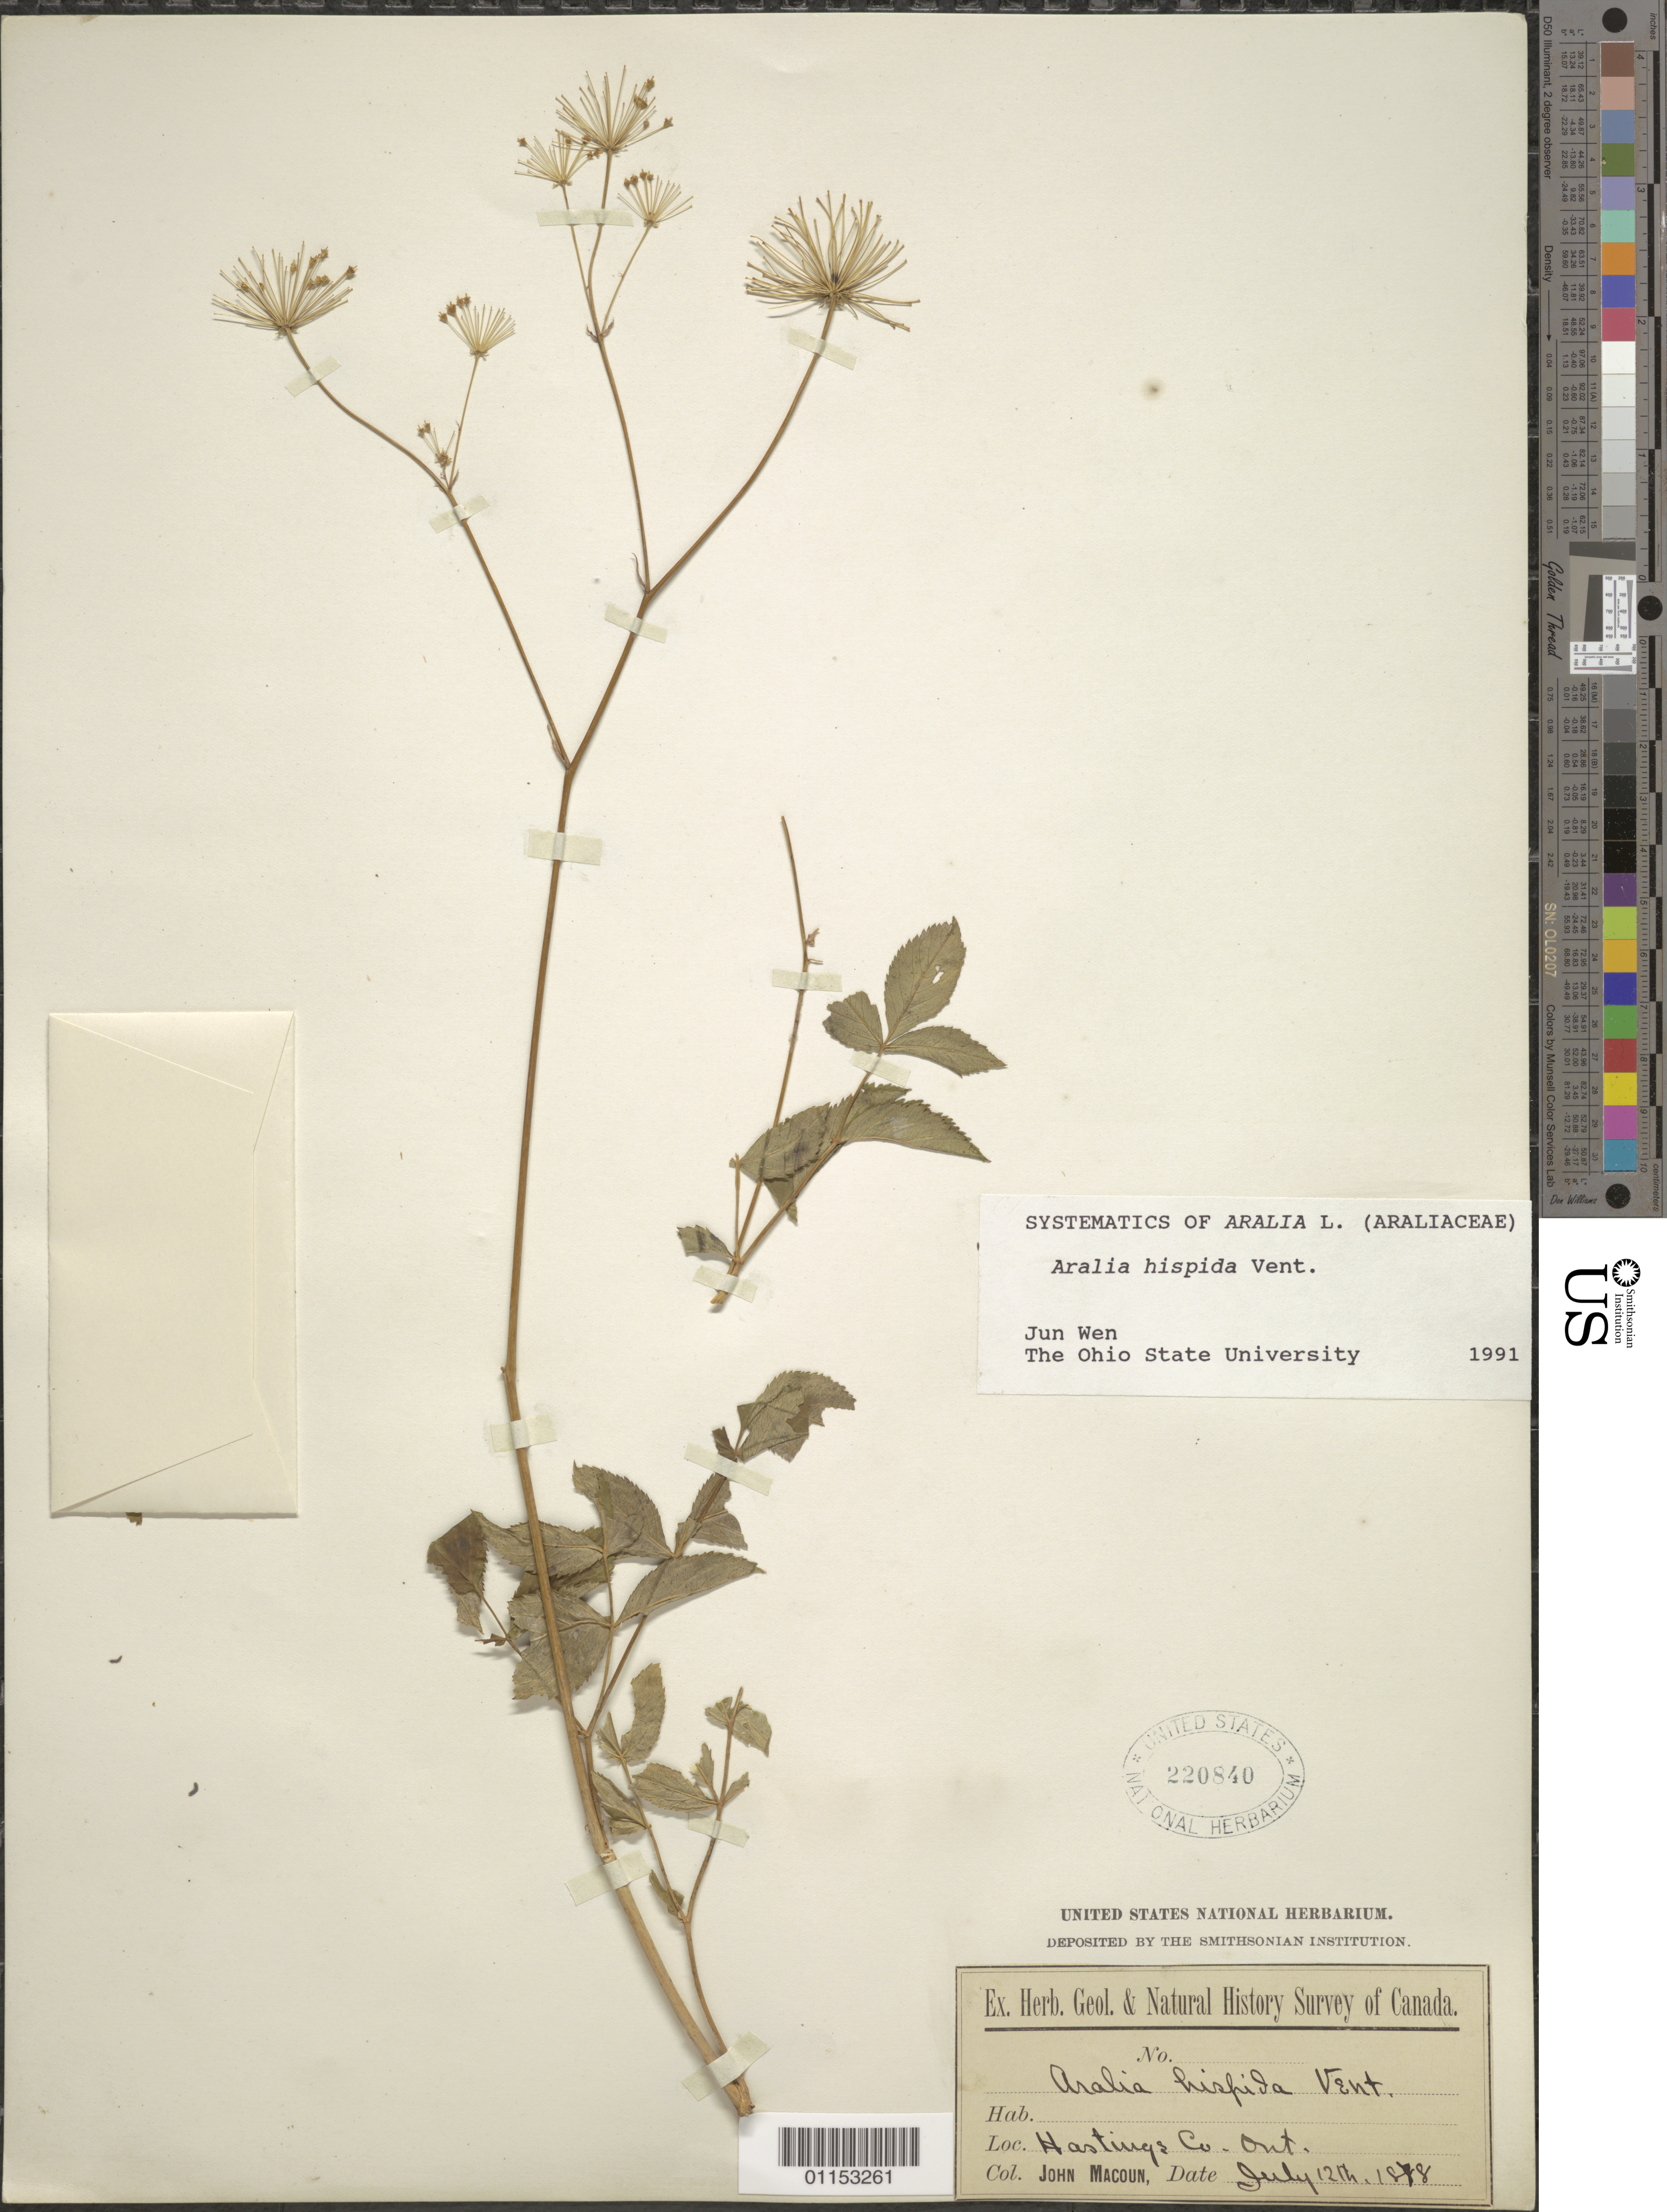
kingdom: Plantae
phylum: Tracheophyta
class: Magnoliopsida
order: Apiales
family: Araliaceae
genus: Aralia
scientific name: Aralia hispida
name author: Vent.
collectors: J. Macoun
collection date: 1878-07-12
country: Canada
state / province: Ontario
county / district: Hastings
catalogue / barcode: US 220840